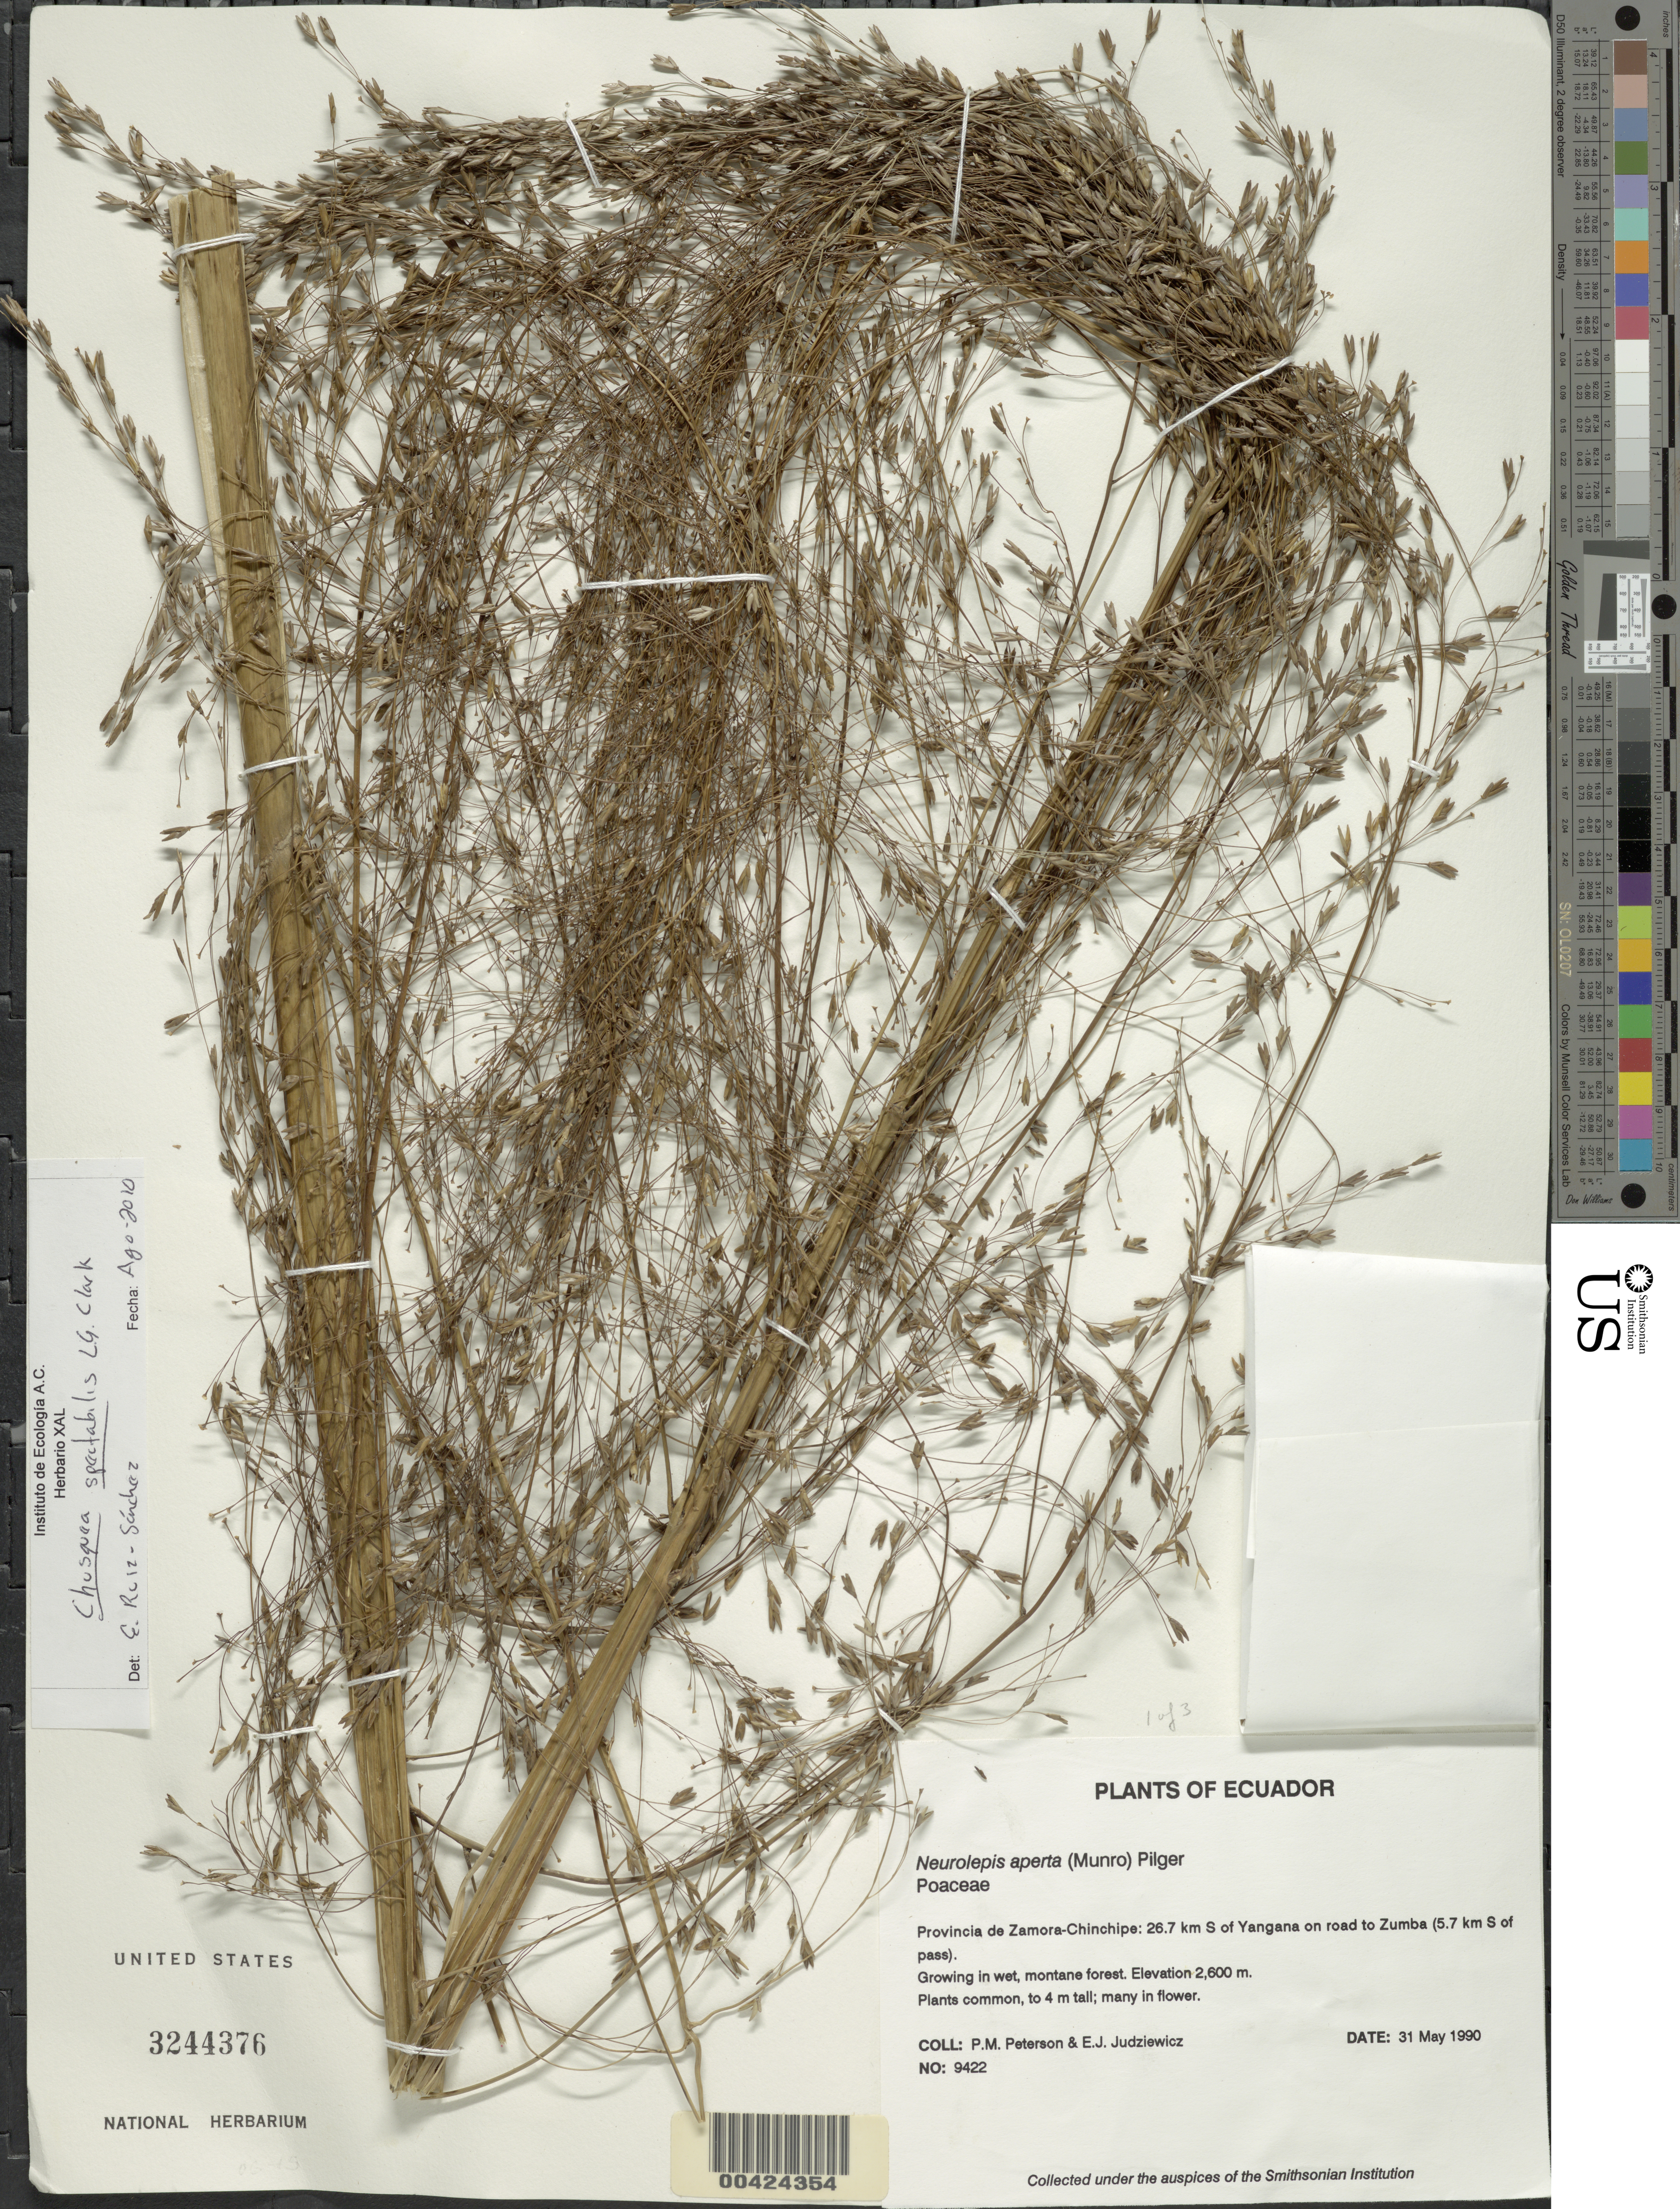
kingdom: Plantae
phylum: Tracheophyta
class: Liliopsida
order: Poales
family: Poaceae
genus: Chusquea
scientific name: Chusquea spectabilis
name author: L.G. Clark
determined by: Ruíz-Sanchez, E.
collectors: P. M. Peterson & E. J. Judziewicz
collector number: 09422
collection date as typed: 31 May 1990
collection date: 1990-05-31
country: Ecuador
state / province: Zamora-Chinchipe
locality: Yangana, 26.7 km S of ; on road to Zumba, S of pass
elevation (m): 2600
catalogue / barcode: US 3244376